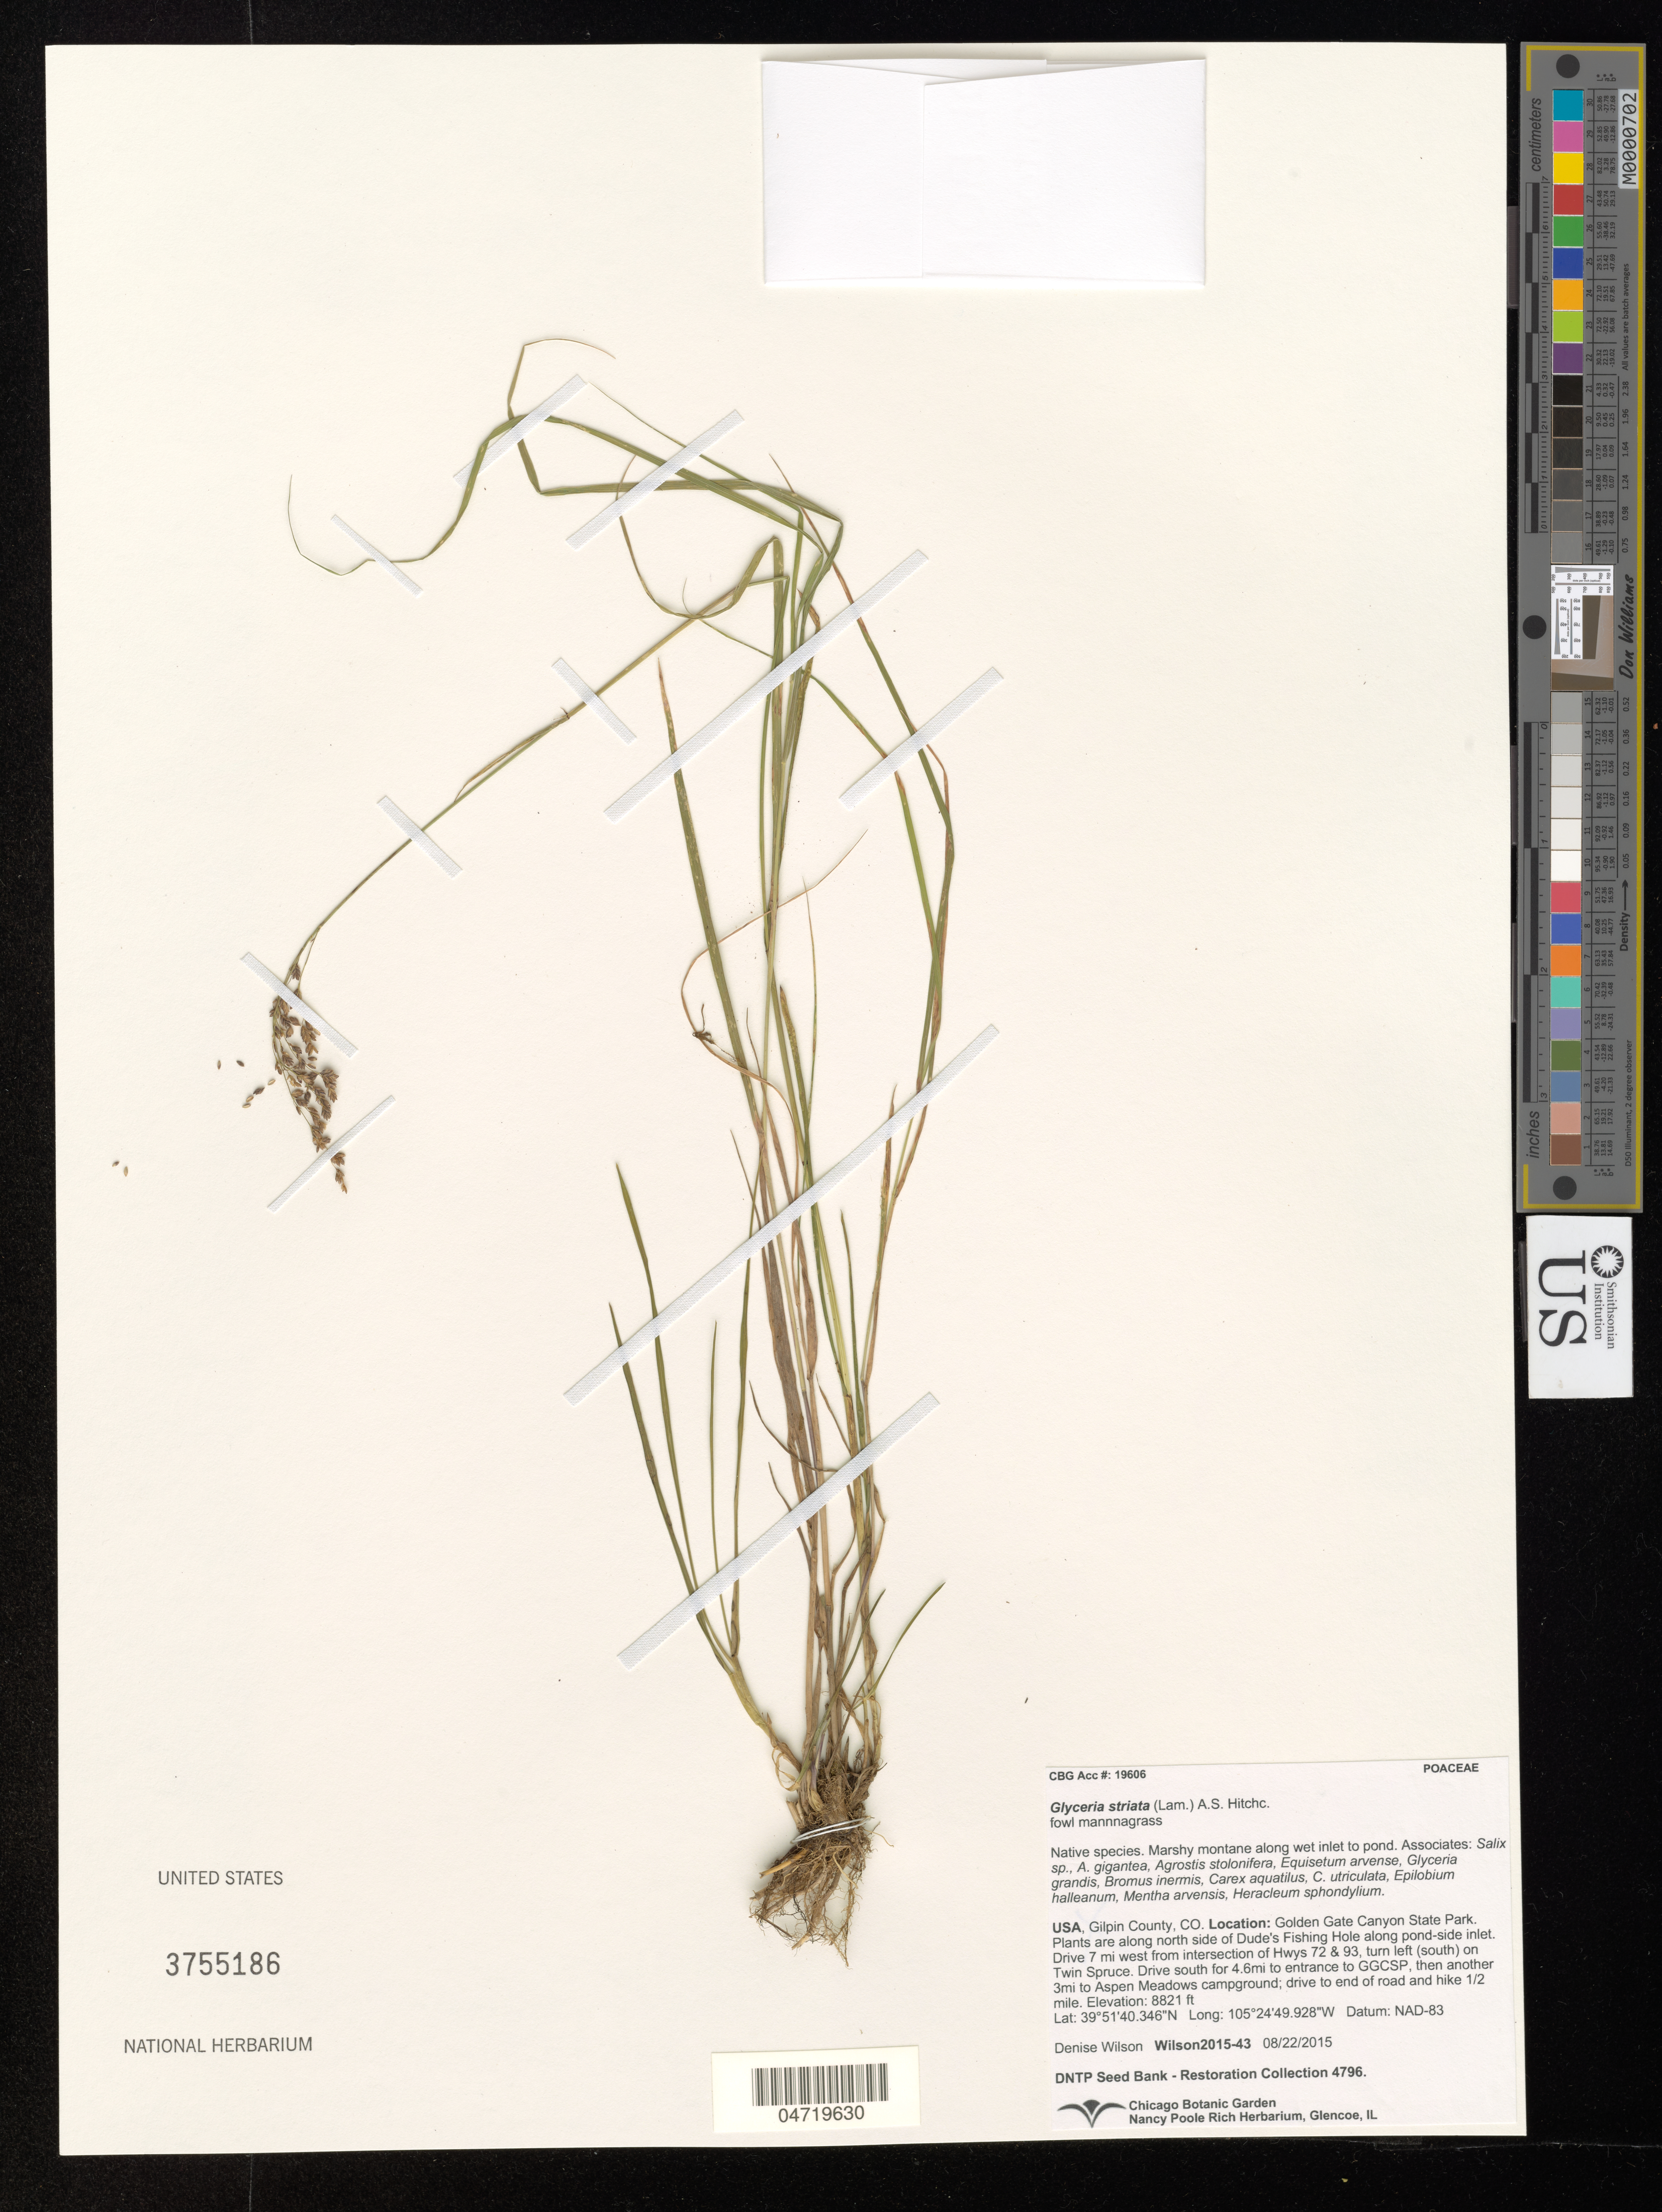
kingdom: Plantae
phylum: Tracheophyta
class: Liliopsida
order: Poales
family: Poaceae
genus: Glyceria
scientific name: Glyceria striata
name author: (Lam.) Hitchc.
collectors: D. Wilson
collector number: Wilson2015-43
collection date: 2015-08-22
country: United States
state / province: Connecticut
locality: Gilpin County, CO. Golden Gate Canyon State Park. Plants are along north side of Dude's Fishing Hole along pond-side inlet. Drive 7 mi west from intersection of Hwys 72 & 93, turn left (south) on Twin Spruce. Drive south for 4.6mi to entrance to GGCSP, then another 3mi to Aspen Meadows campground; drive to end of road and hike ½ mile.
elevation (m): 2689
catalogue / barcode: US 3755186